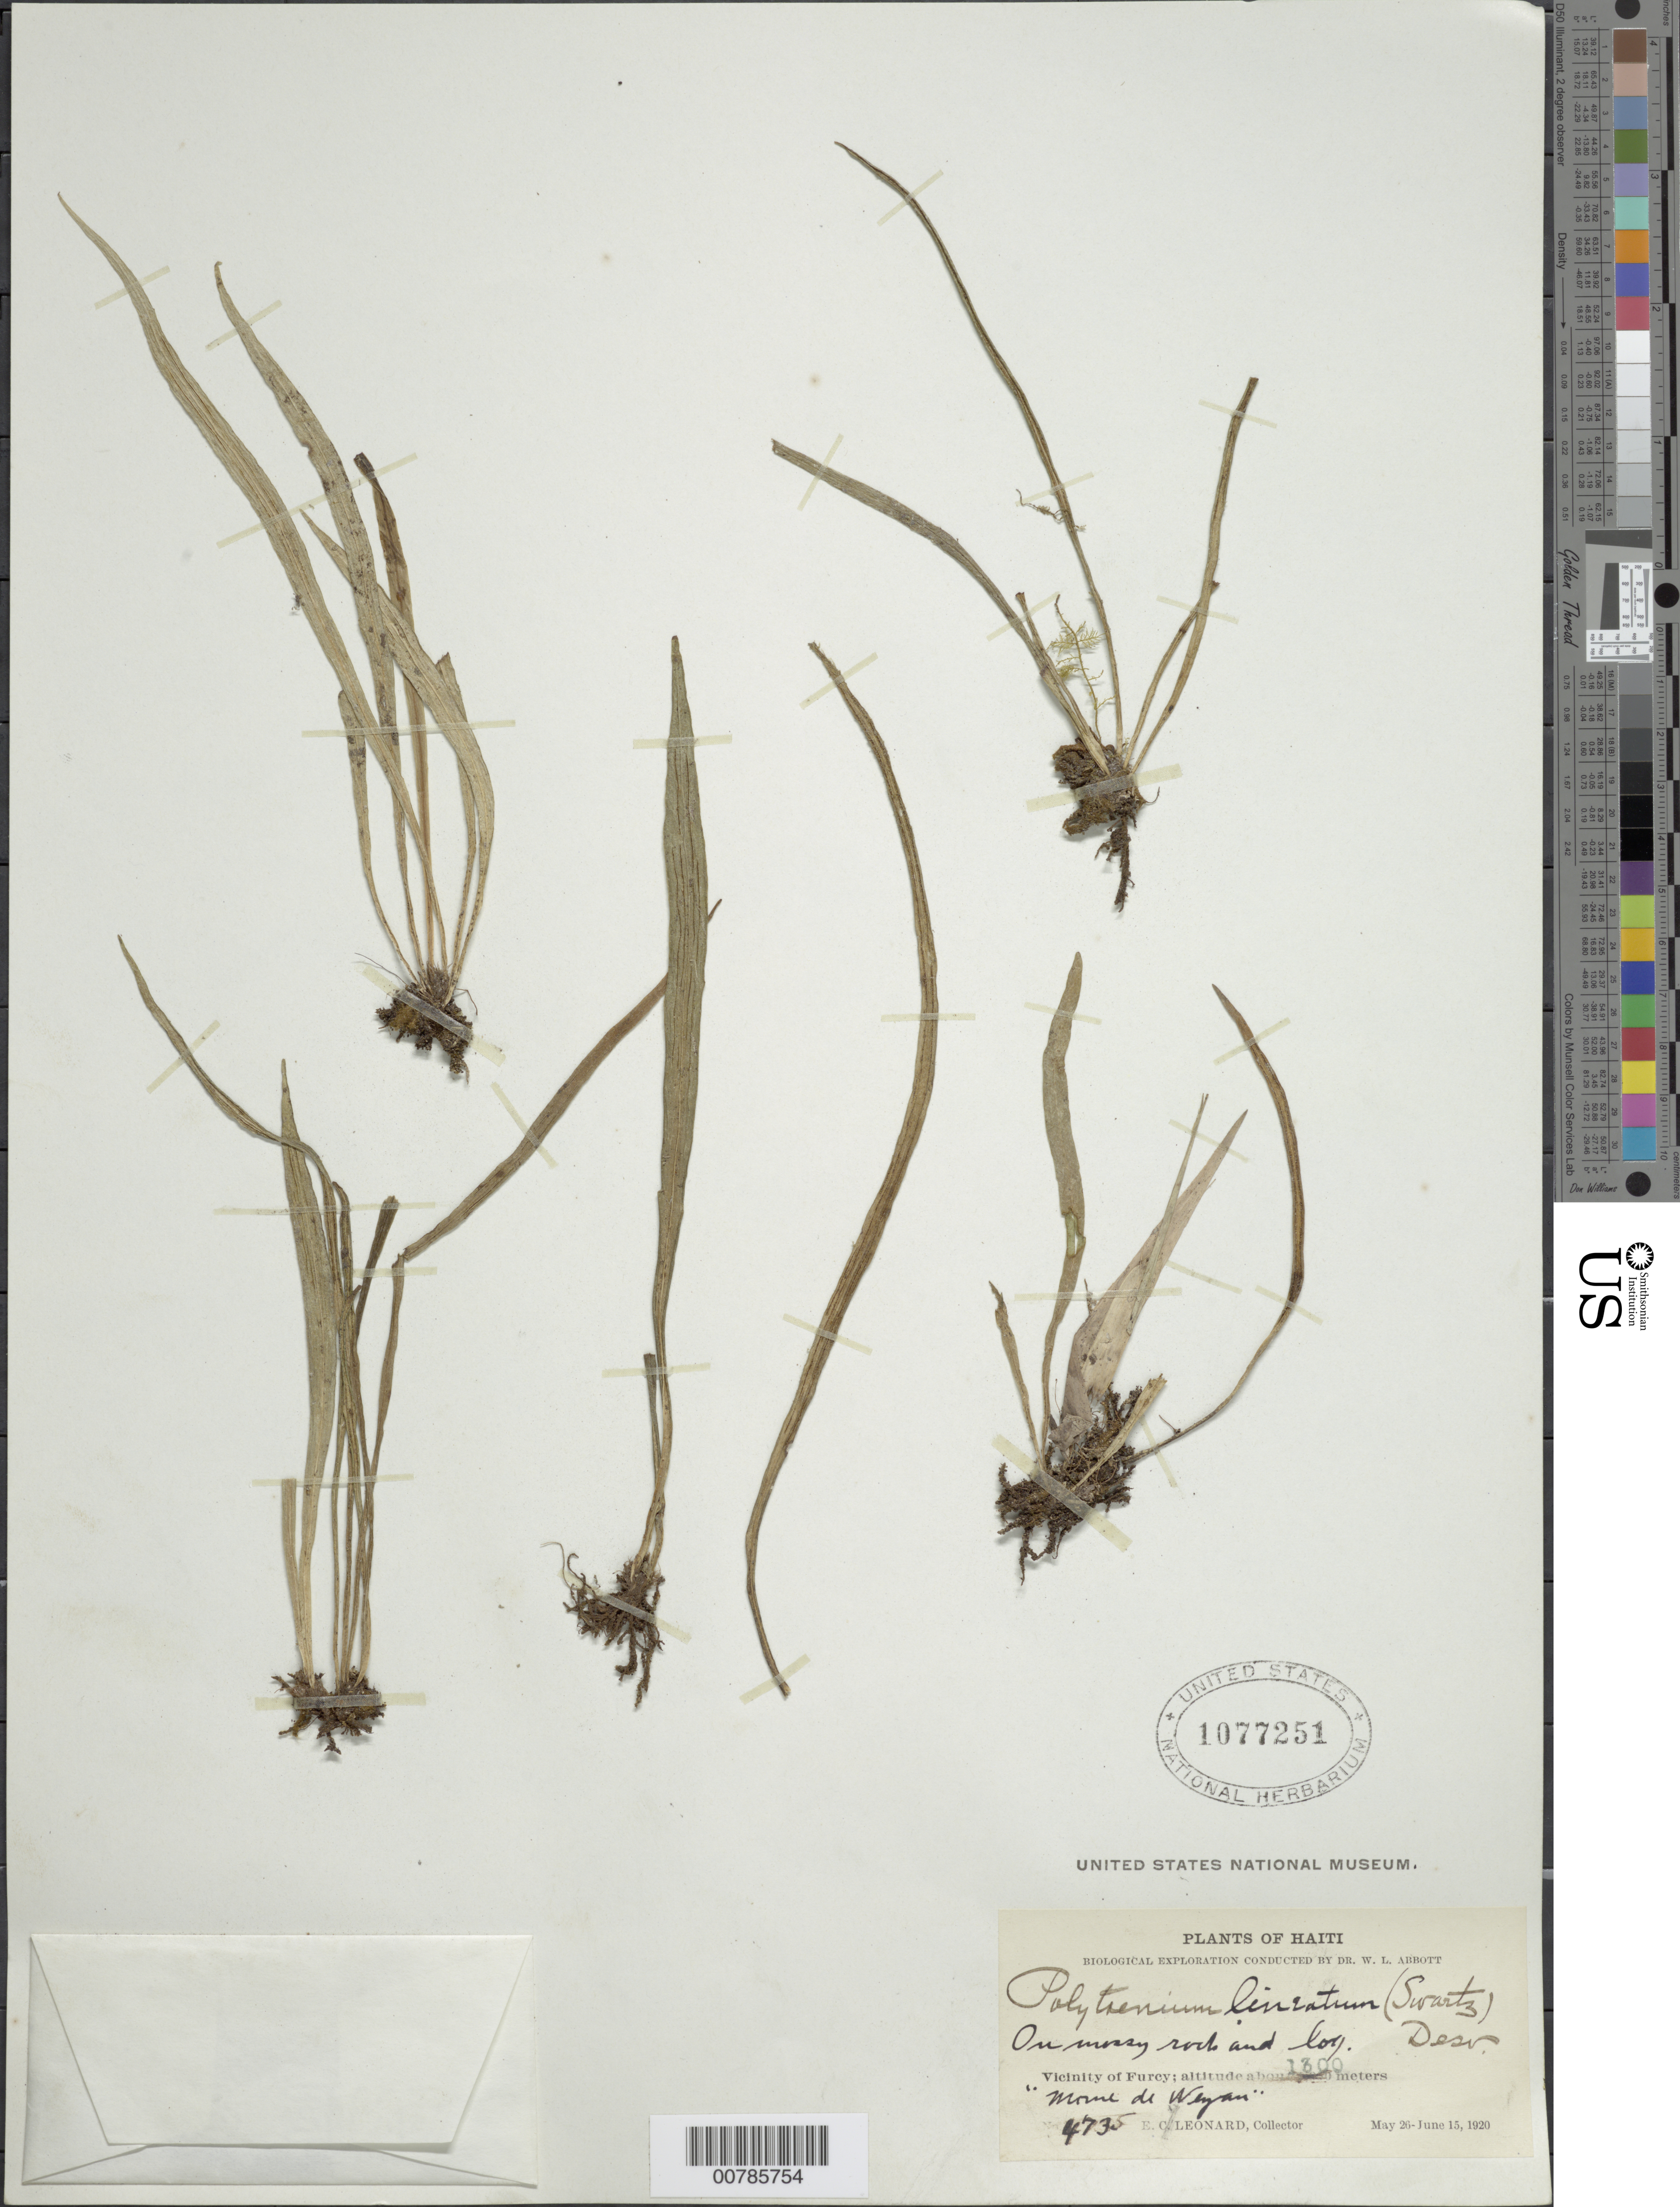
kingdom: Plantae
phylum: Tracheophyta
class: Polypodiopsida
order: Polypodiales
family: Pteridaceae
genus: Polytaenium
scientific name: Polytaenium lineatum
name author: (Sw.) J. Sm.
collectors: E. C. Leonard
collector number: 4735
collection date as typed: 26 May 1920 15 Jun 1920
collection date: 1920-05-26/1920-06-15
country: Haiti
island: Hispaniola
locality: Furcy, vicinity, "Morne de Weyan"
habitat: On mossy rock and log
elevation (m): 1300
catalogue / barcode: US 1077251